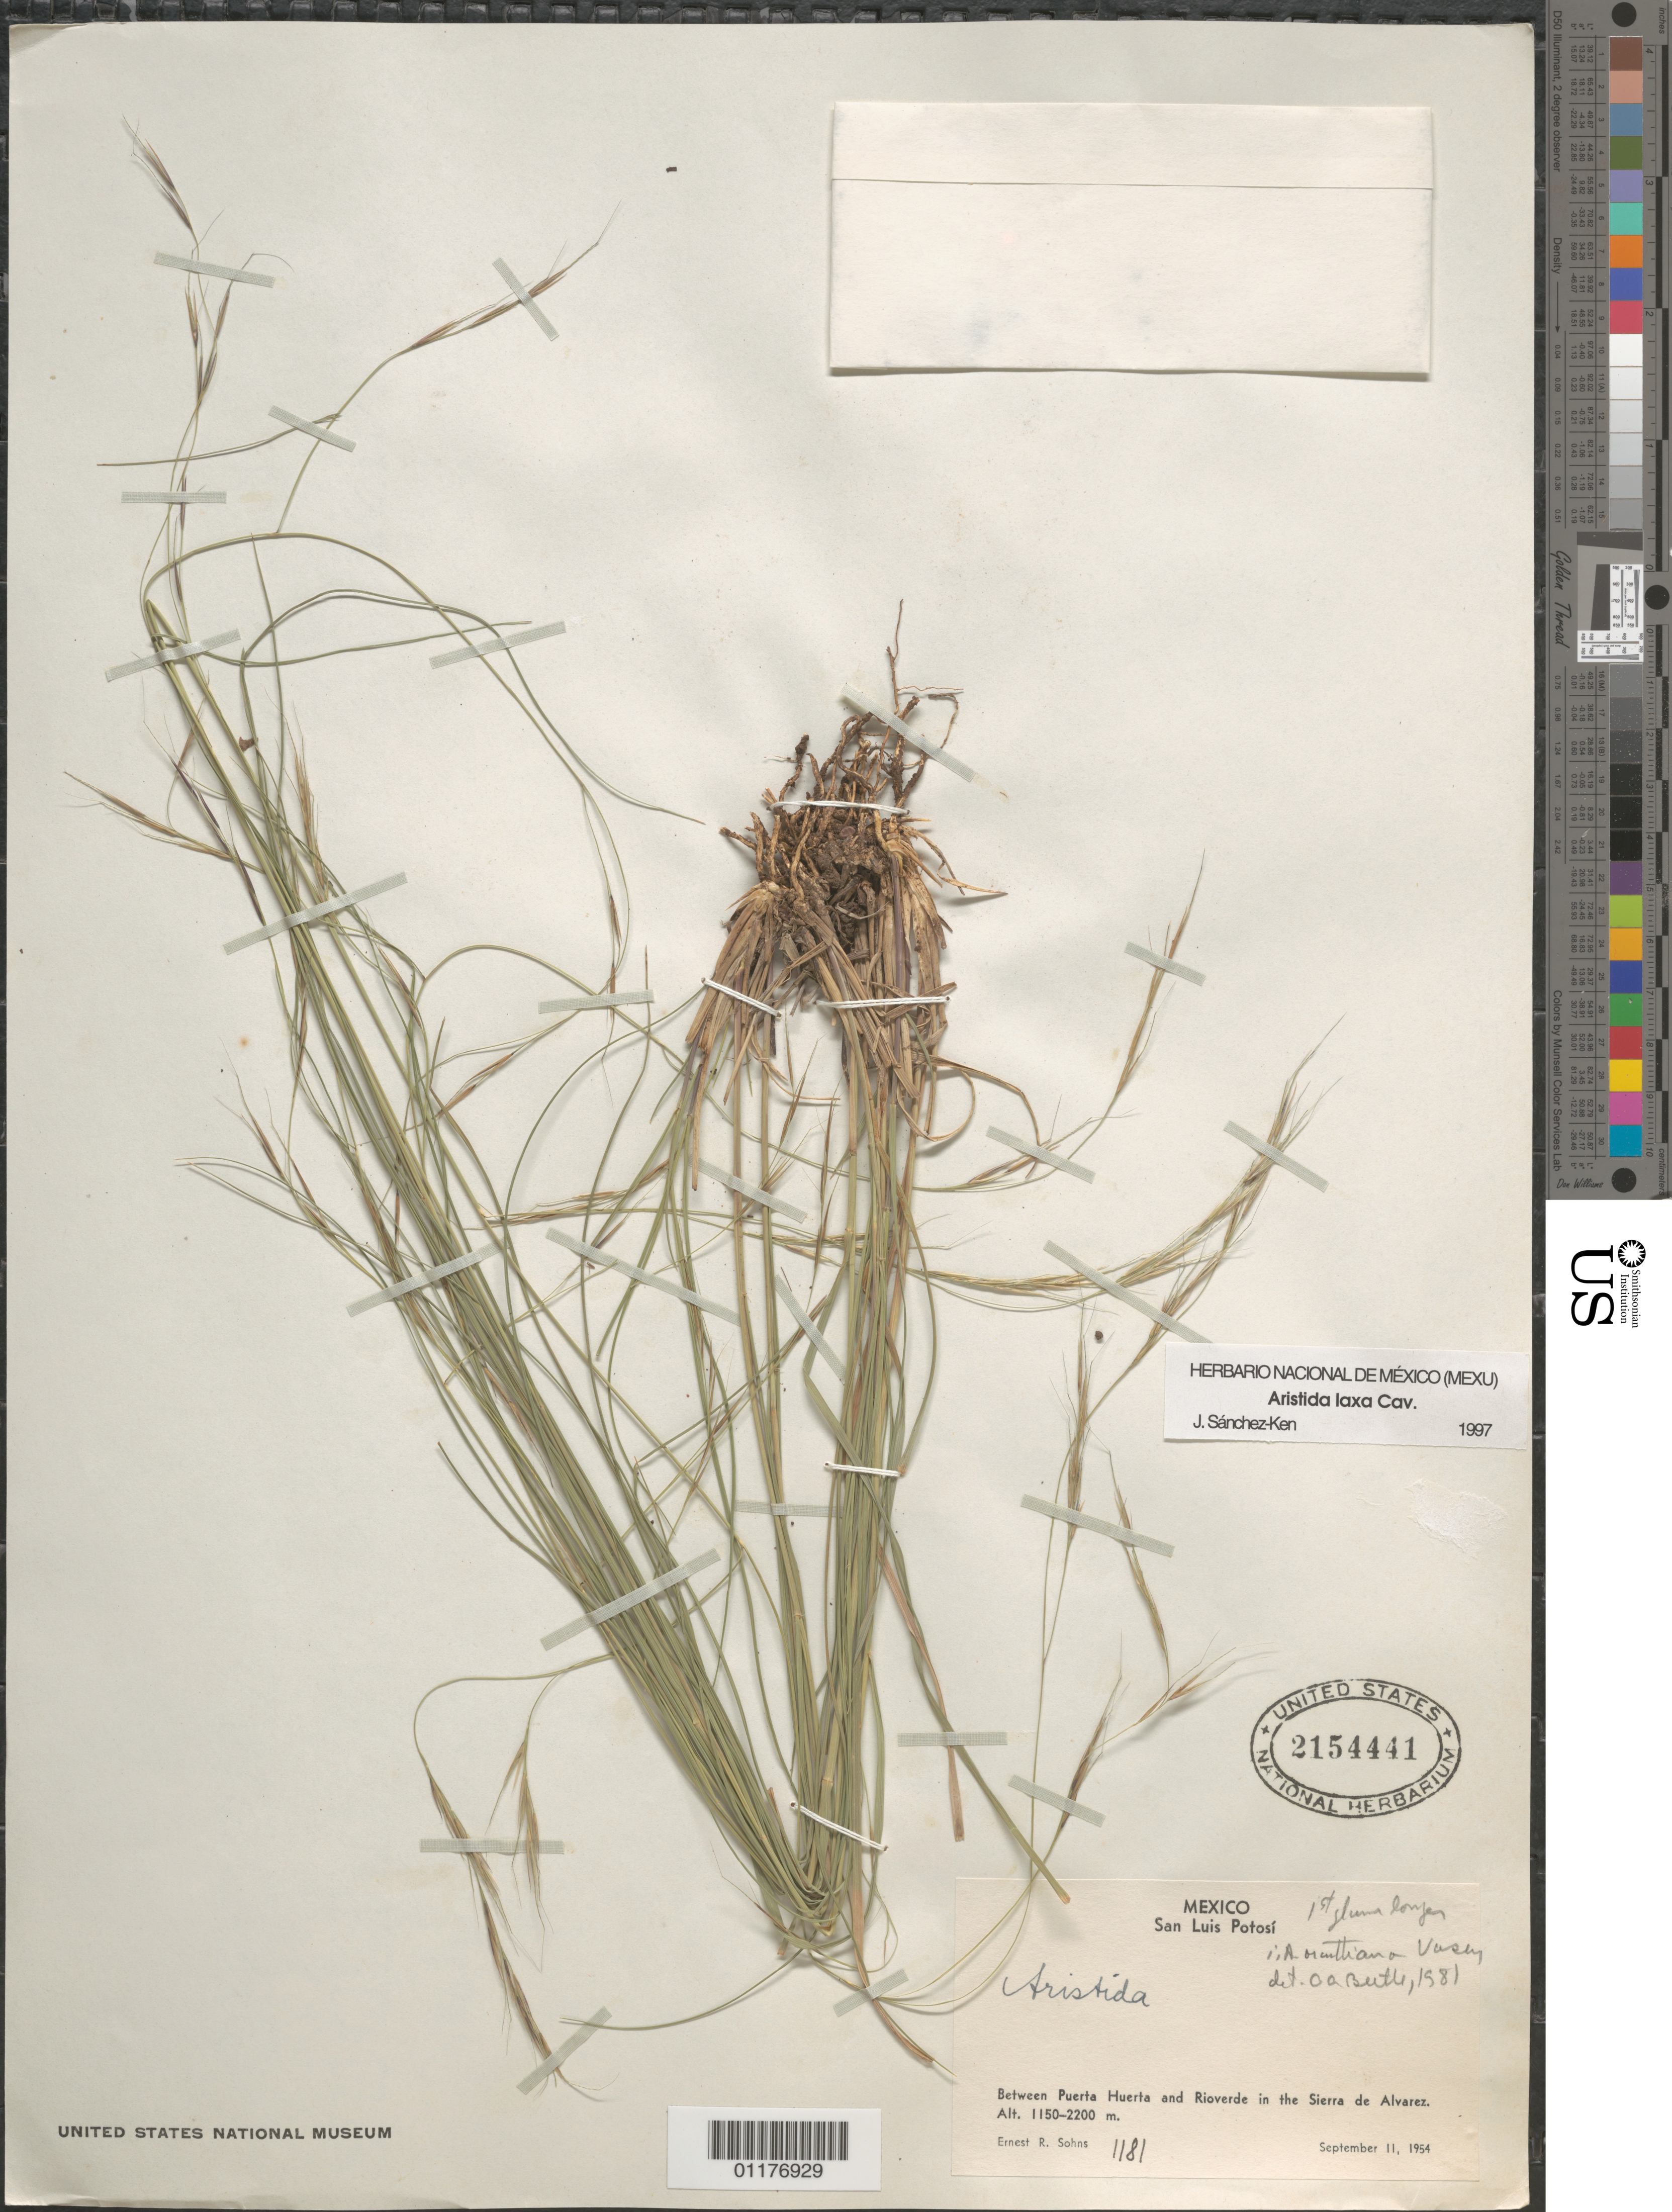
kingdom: Plantae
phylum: Tracheophyta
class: Liliopsida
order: Poales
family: Poaceae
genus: Aristida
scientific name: Aristida laxa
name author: Cav.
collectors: E. R. Sohns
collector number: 1181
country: Mexico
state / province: San Luis Potosí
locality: Between Puerta Huerta and Ripverde in the Sierra de Alvarez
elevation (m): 1150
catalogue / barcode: US 2154441